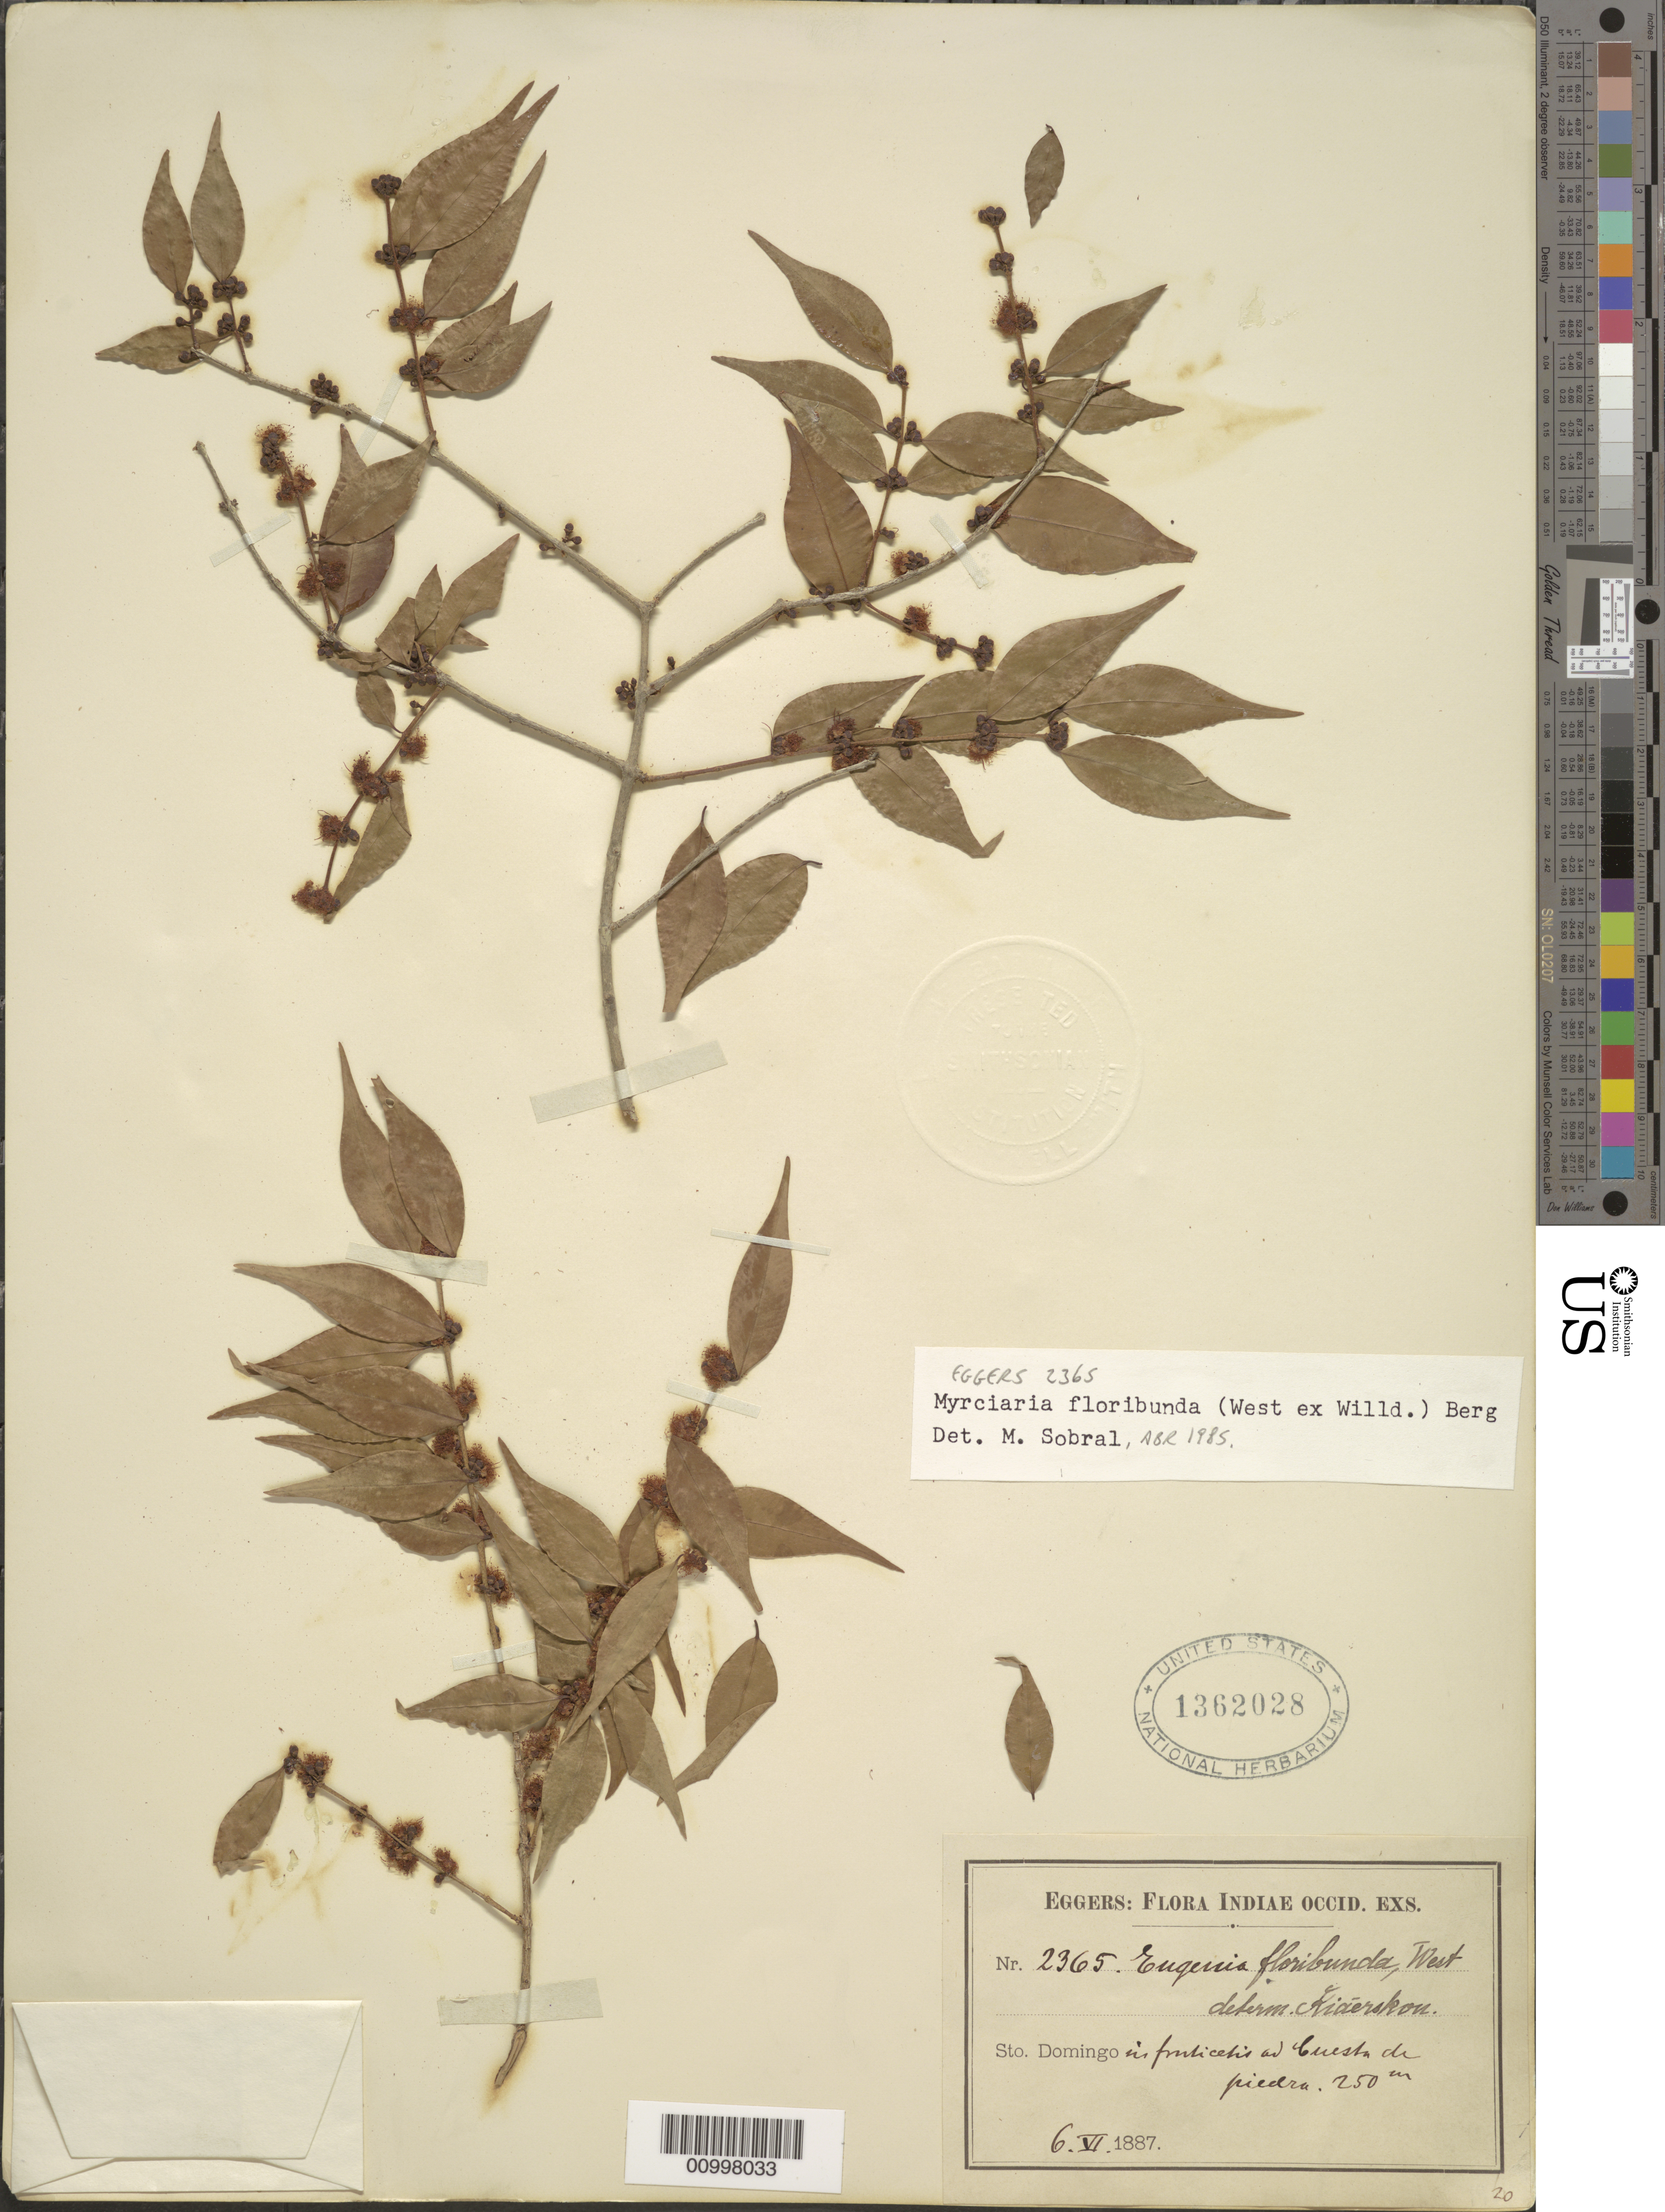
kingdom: Plantae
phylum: Tracheophyta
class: Magnoliopsida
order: Myrtales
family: Myrtaceae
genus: Myrciaria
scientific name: Myrciaria floribunda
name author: (H. West ex Willd.) O. Berg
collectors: H. F. A. von Eggers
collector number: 2365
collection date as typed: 06 Jun 1887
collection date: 1887-06-06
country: Dominican Republic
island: Hispaniola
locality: Cuesta de Piedra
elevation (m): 250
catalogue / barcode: US 1362028